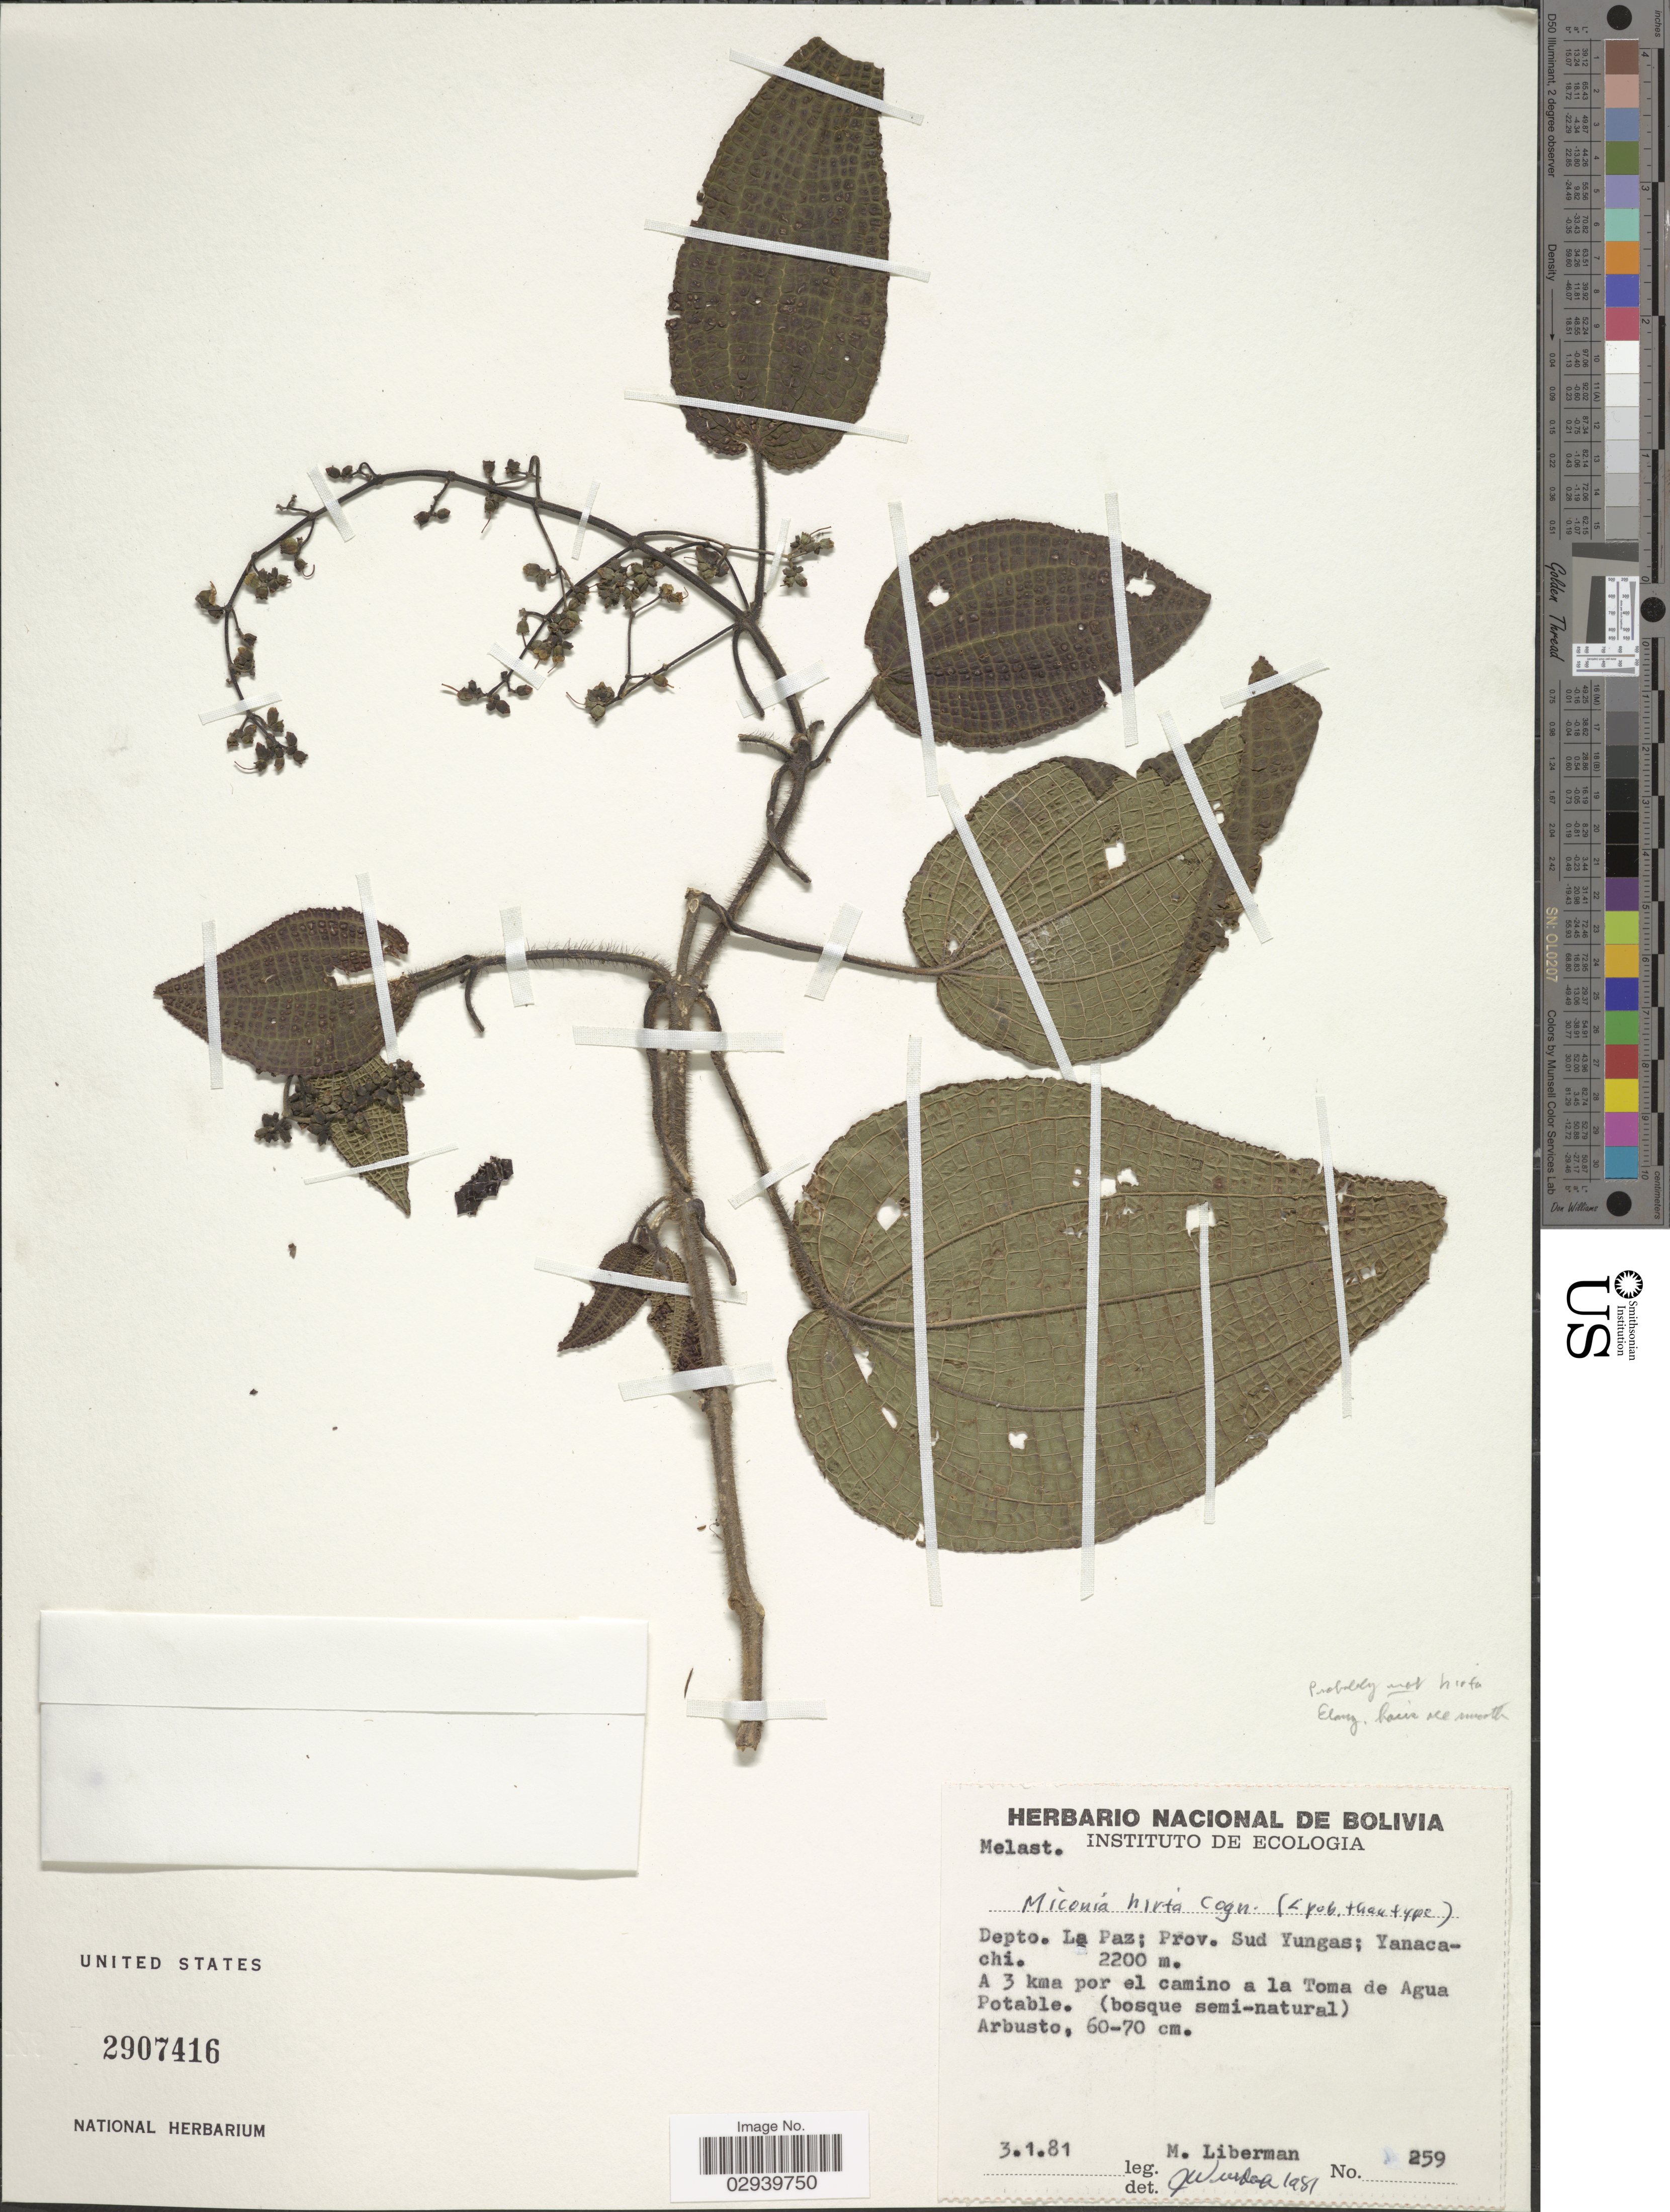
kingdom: Plantae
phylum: Tracheophyta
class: Magnoliopsida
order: Myrtales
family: Melastomataceae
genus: Miconia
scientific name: Miconia hirta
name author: Cogn.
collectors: M. Liberman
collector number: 259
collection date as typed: Transcribed d/m/y: 3/1/81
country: Bolivia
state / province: La Paz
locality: Depto. La Paz; Prov. Sud Yungas; Yanacachi. A 3 kma por el camino a la Toma de Agua Potable.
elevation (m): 2200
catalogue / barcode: US 2907416